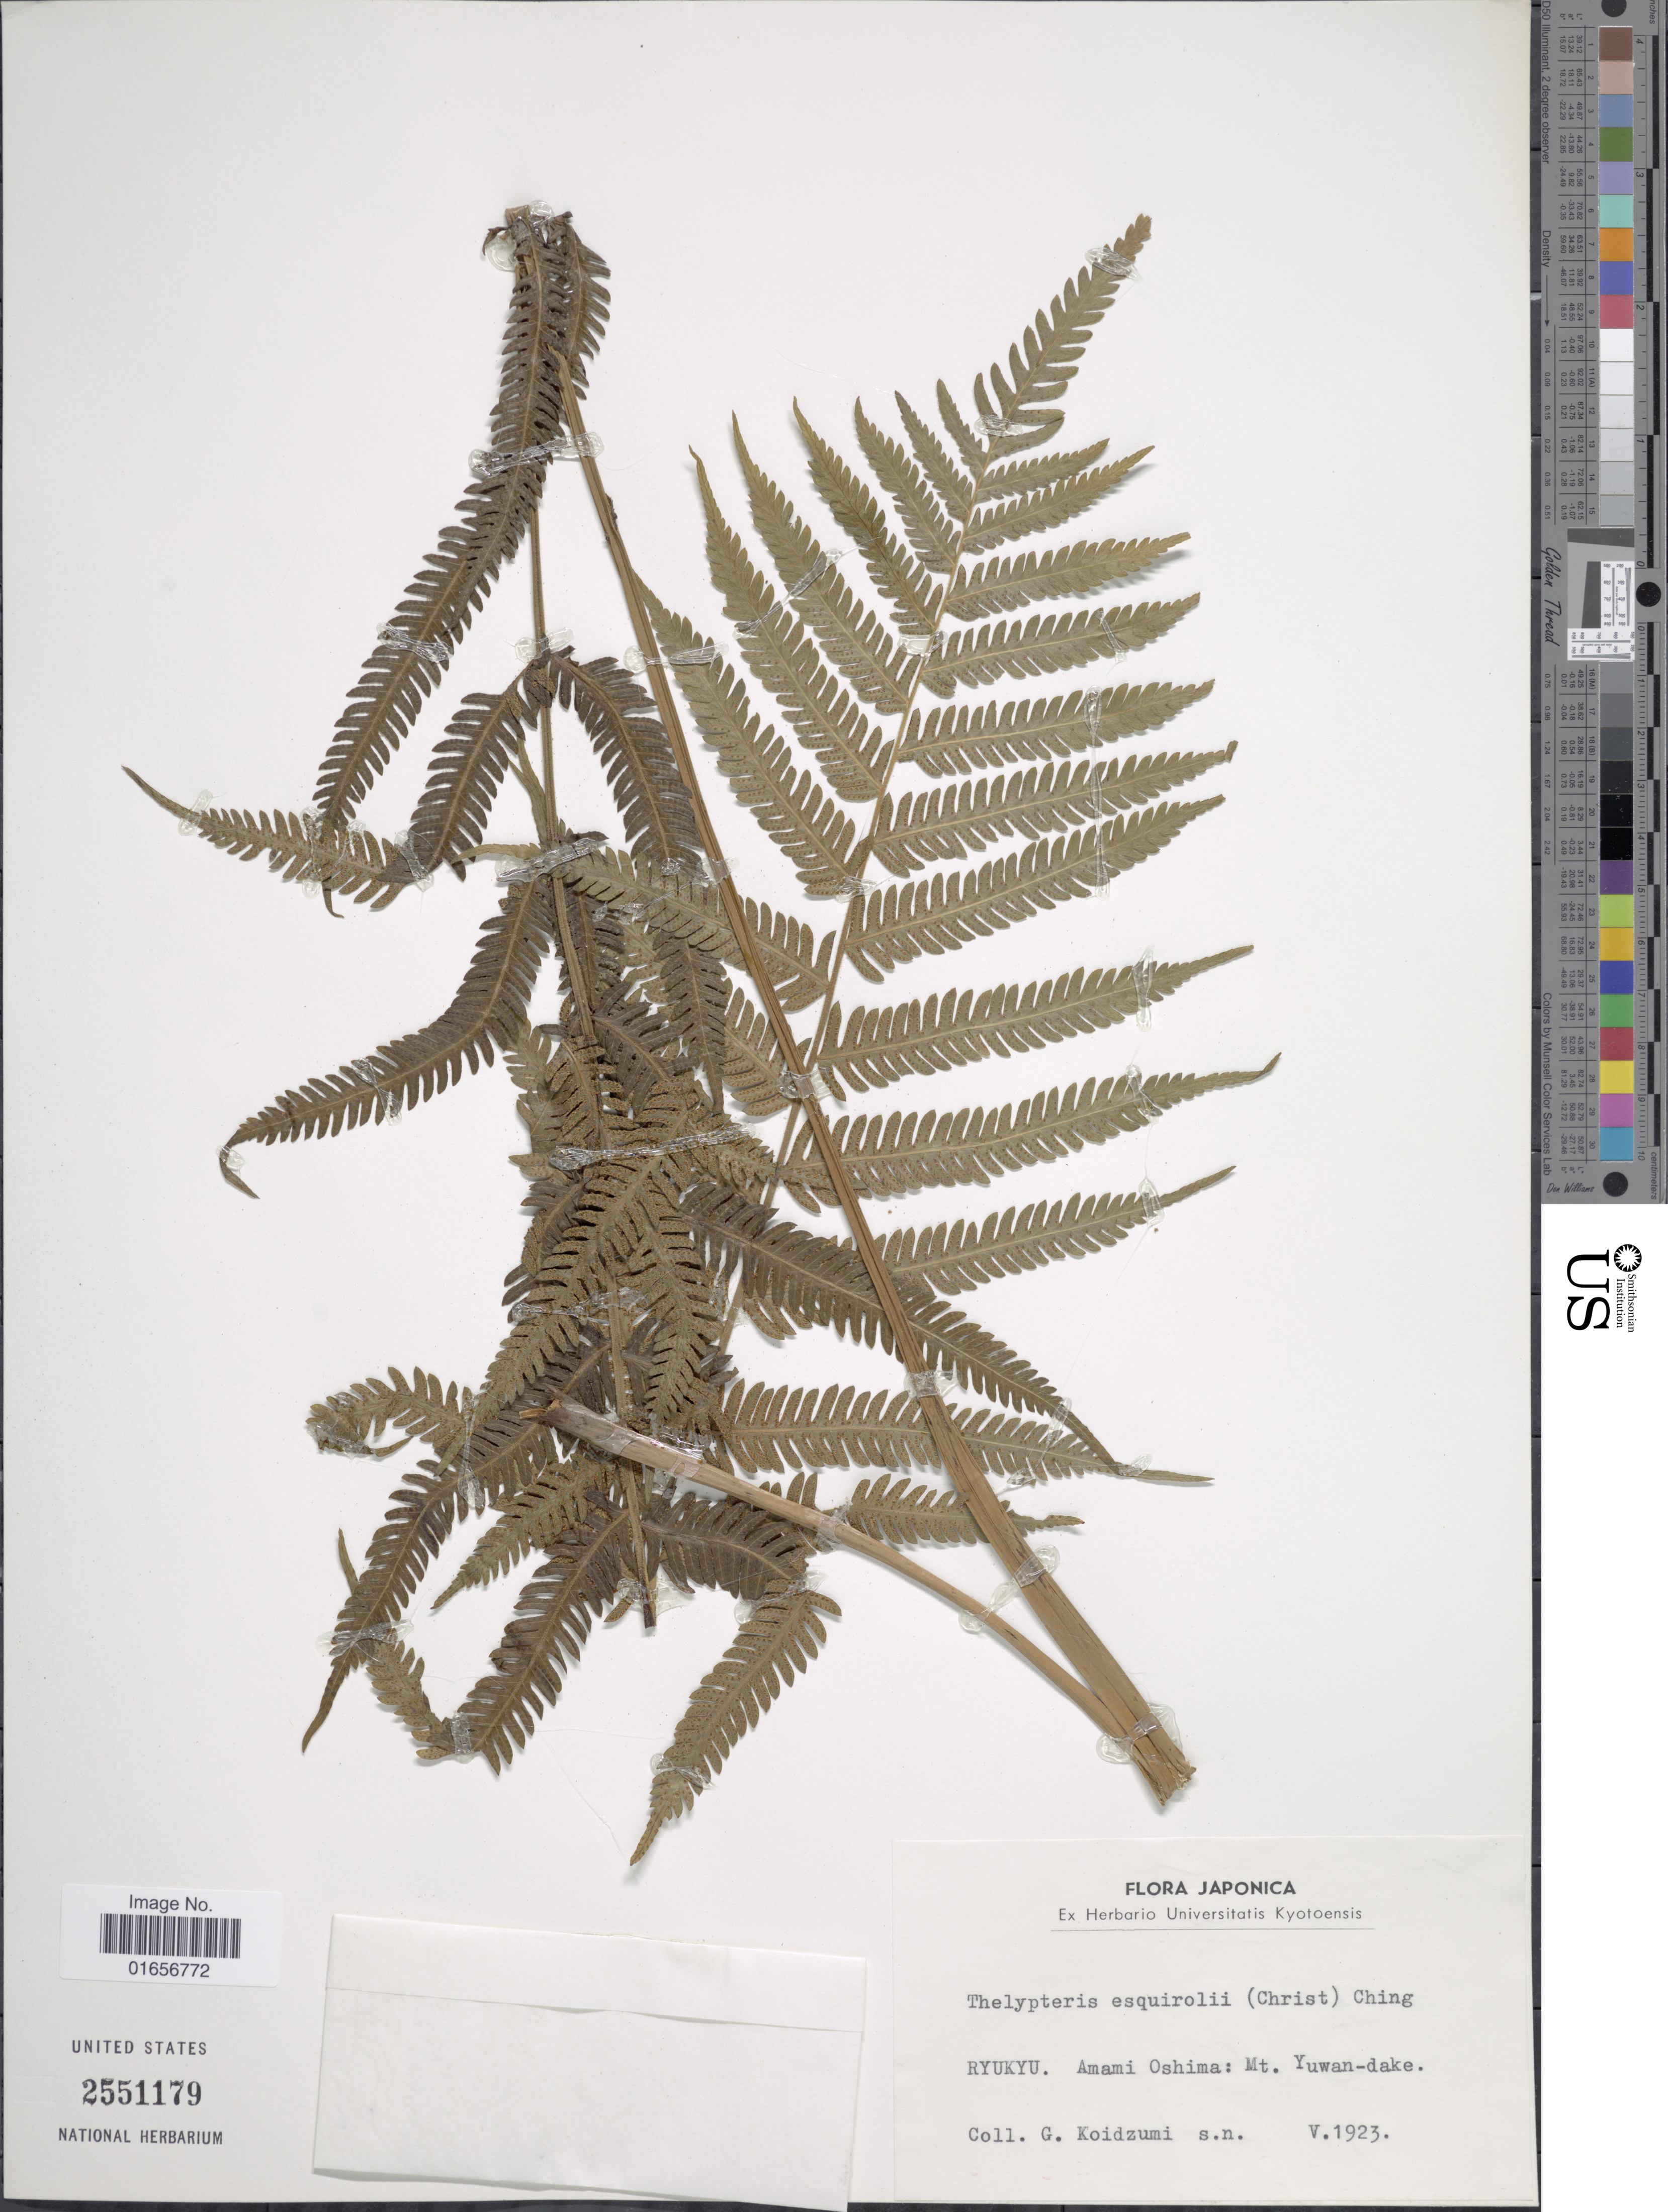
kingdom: Plantae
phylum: Tracheophyta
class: Polypodiopsida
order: Polypodiales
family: Thelypteridaceae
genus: Pseudocyclosorus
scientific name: Pseudocyclosorus esquirolii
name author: (Christ) Ching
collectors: G. Koidzumi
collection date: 1923-05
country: Japan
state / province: Okinawa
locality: Ryukyu, Amami Oshima: Mt. Yuwan- dake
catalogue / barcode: US 2551179